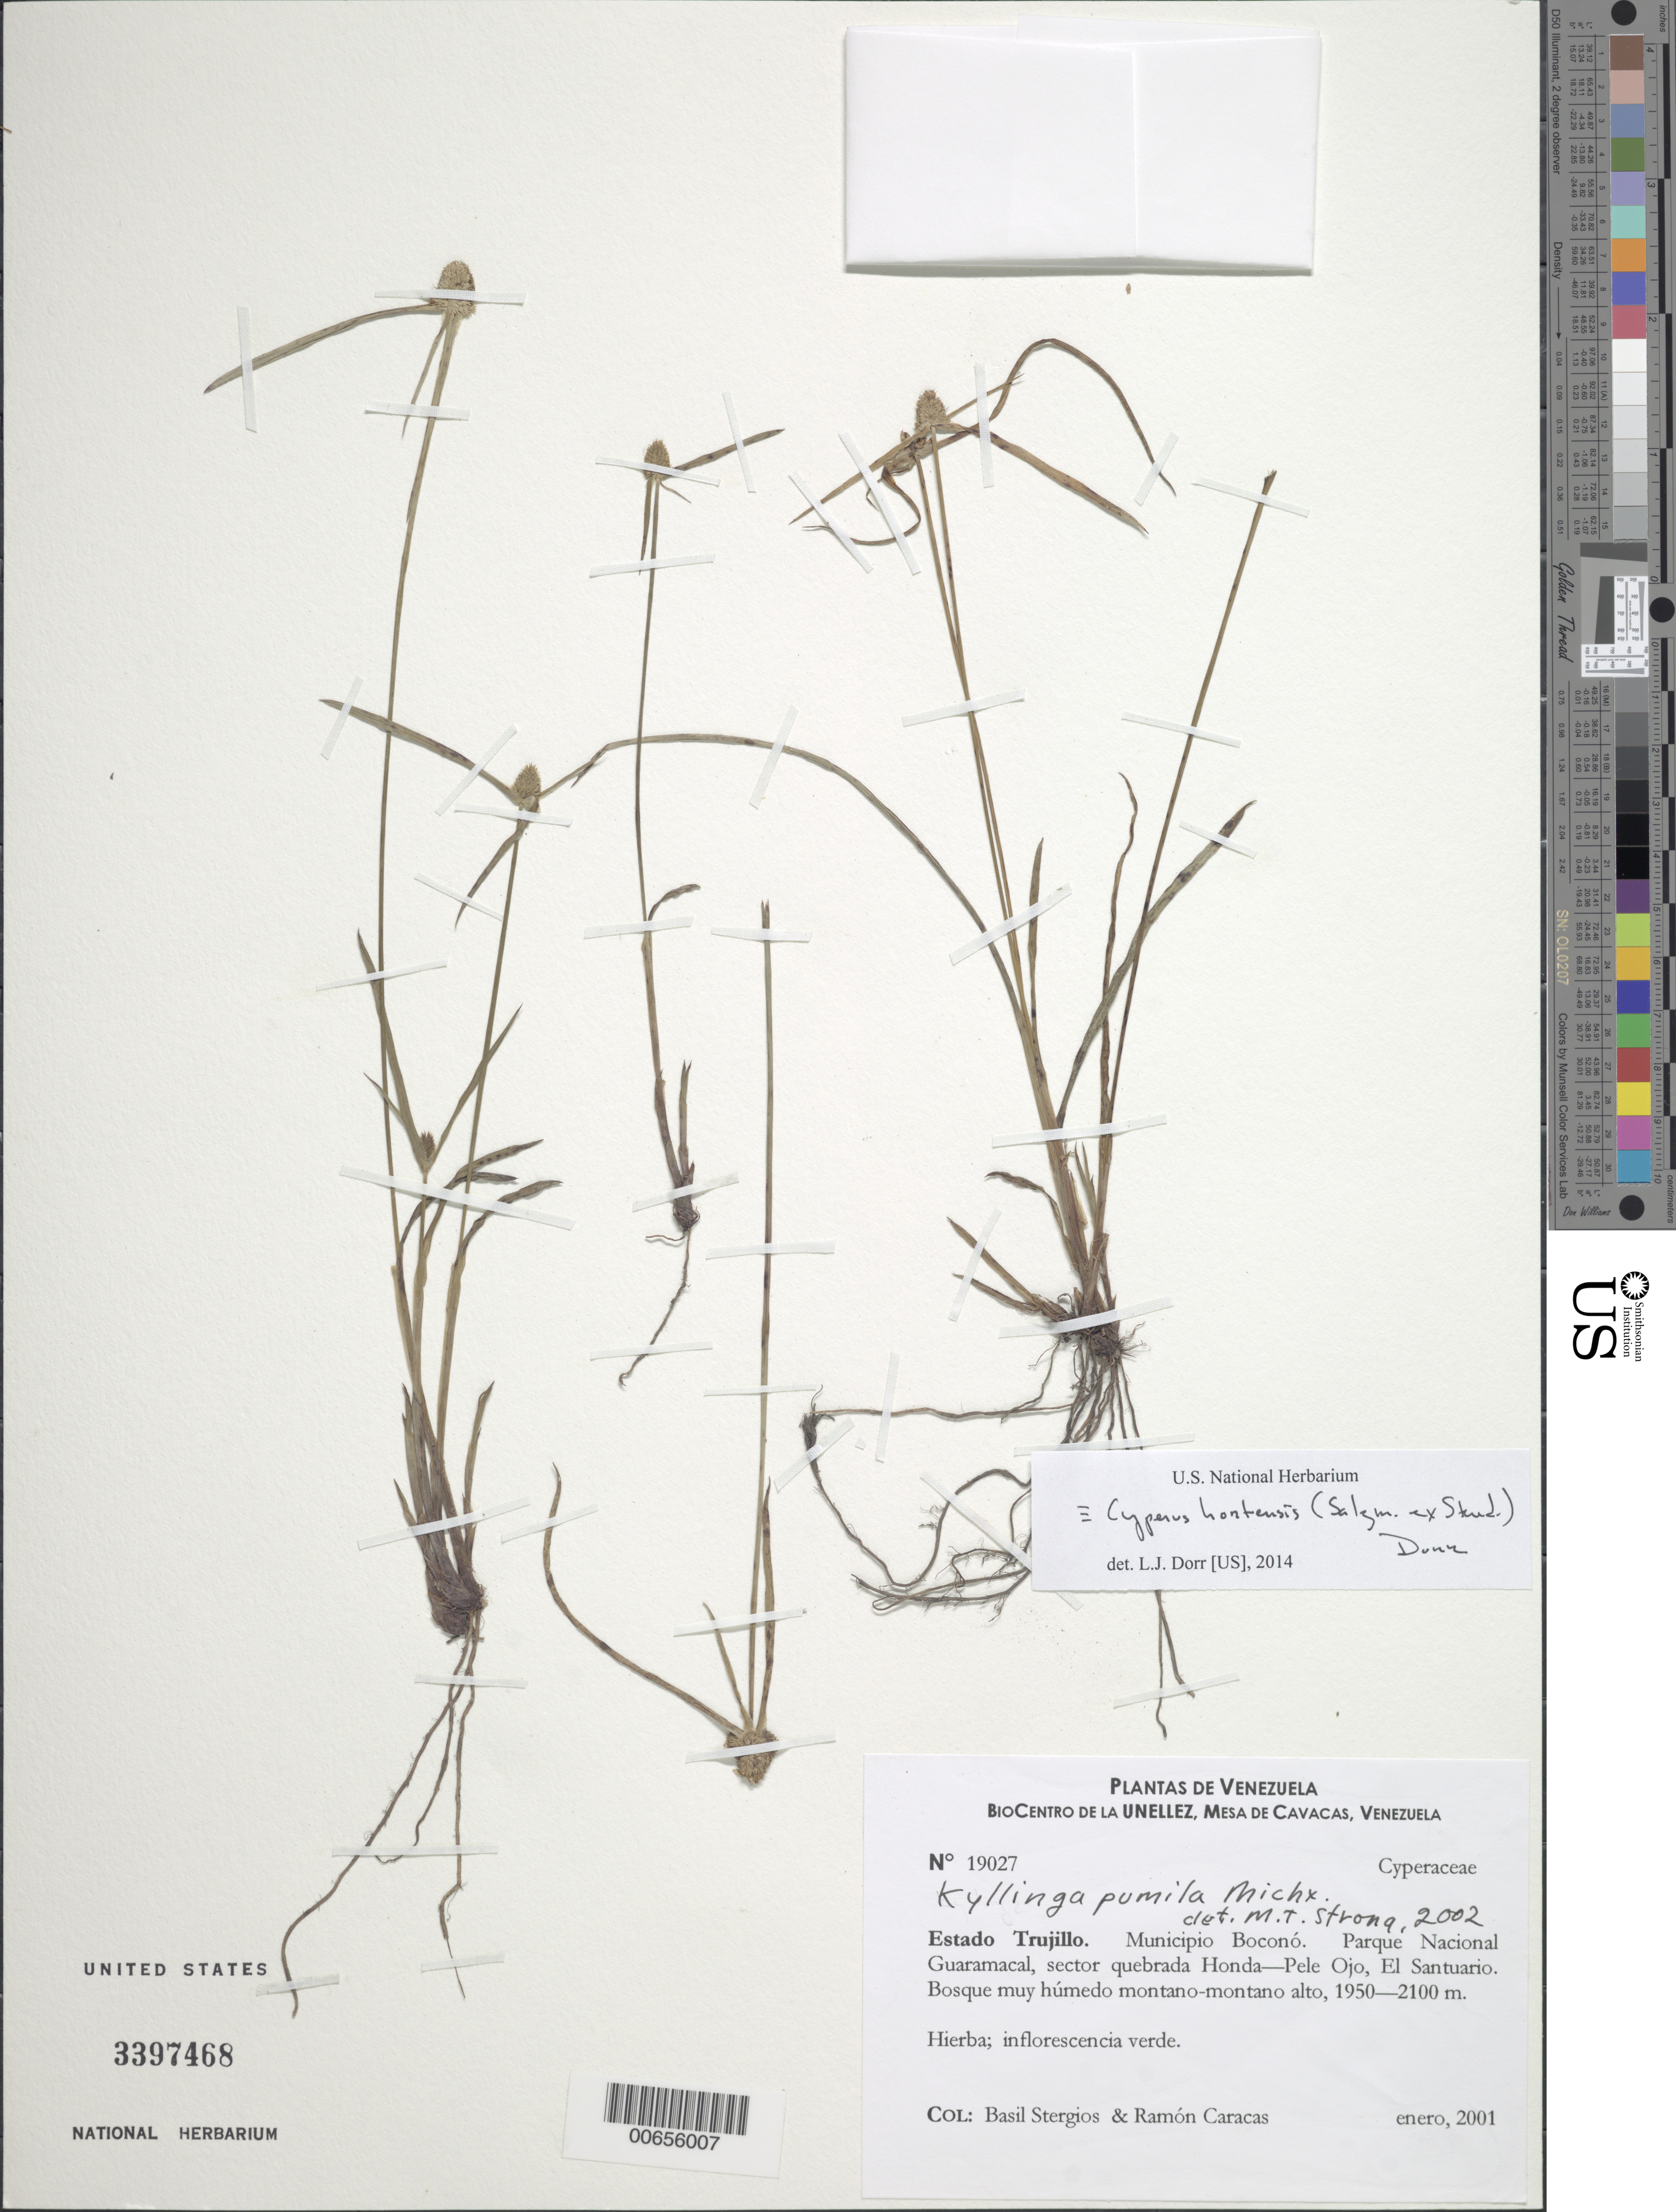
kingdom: Plantae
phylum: Tracheophyta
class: Liliopsida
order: Poales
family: Cyperaceae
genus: Cyperus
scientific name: Cyperus hortensis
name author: (Salzm. ex Steud.) Dorr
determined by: Dorr, L. J., (BOT), Smithsonian Institution - National Museum of Natural History (UNITED STATES)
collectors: B. G. Stergios & R. Caracas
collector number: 19027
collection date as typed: Jan 2001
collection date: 2001-01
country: Venezuela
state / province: Trujillo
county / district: Boconó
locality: Parque Nacional Guaramacal, sector quebrada Honda-Pele Ojo, El Santuario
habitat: Bosque muy húmedo montano-montano alto.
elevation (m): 1950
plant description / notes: MICH, PORT, US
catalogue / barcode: US 3397468